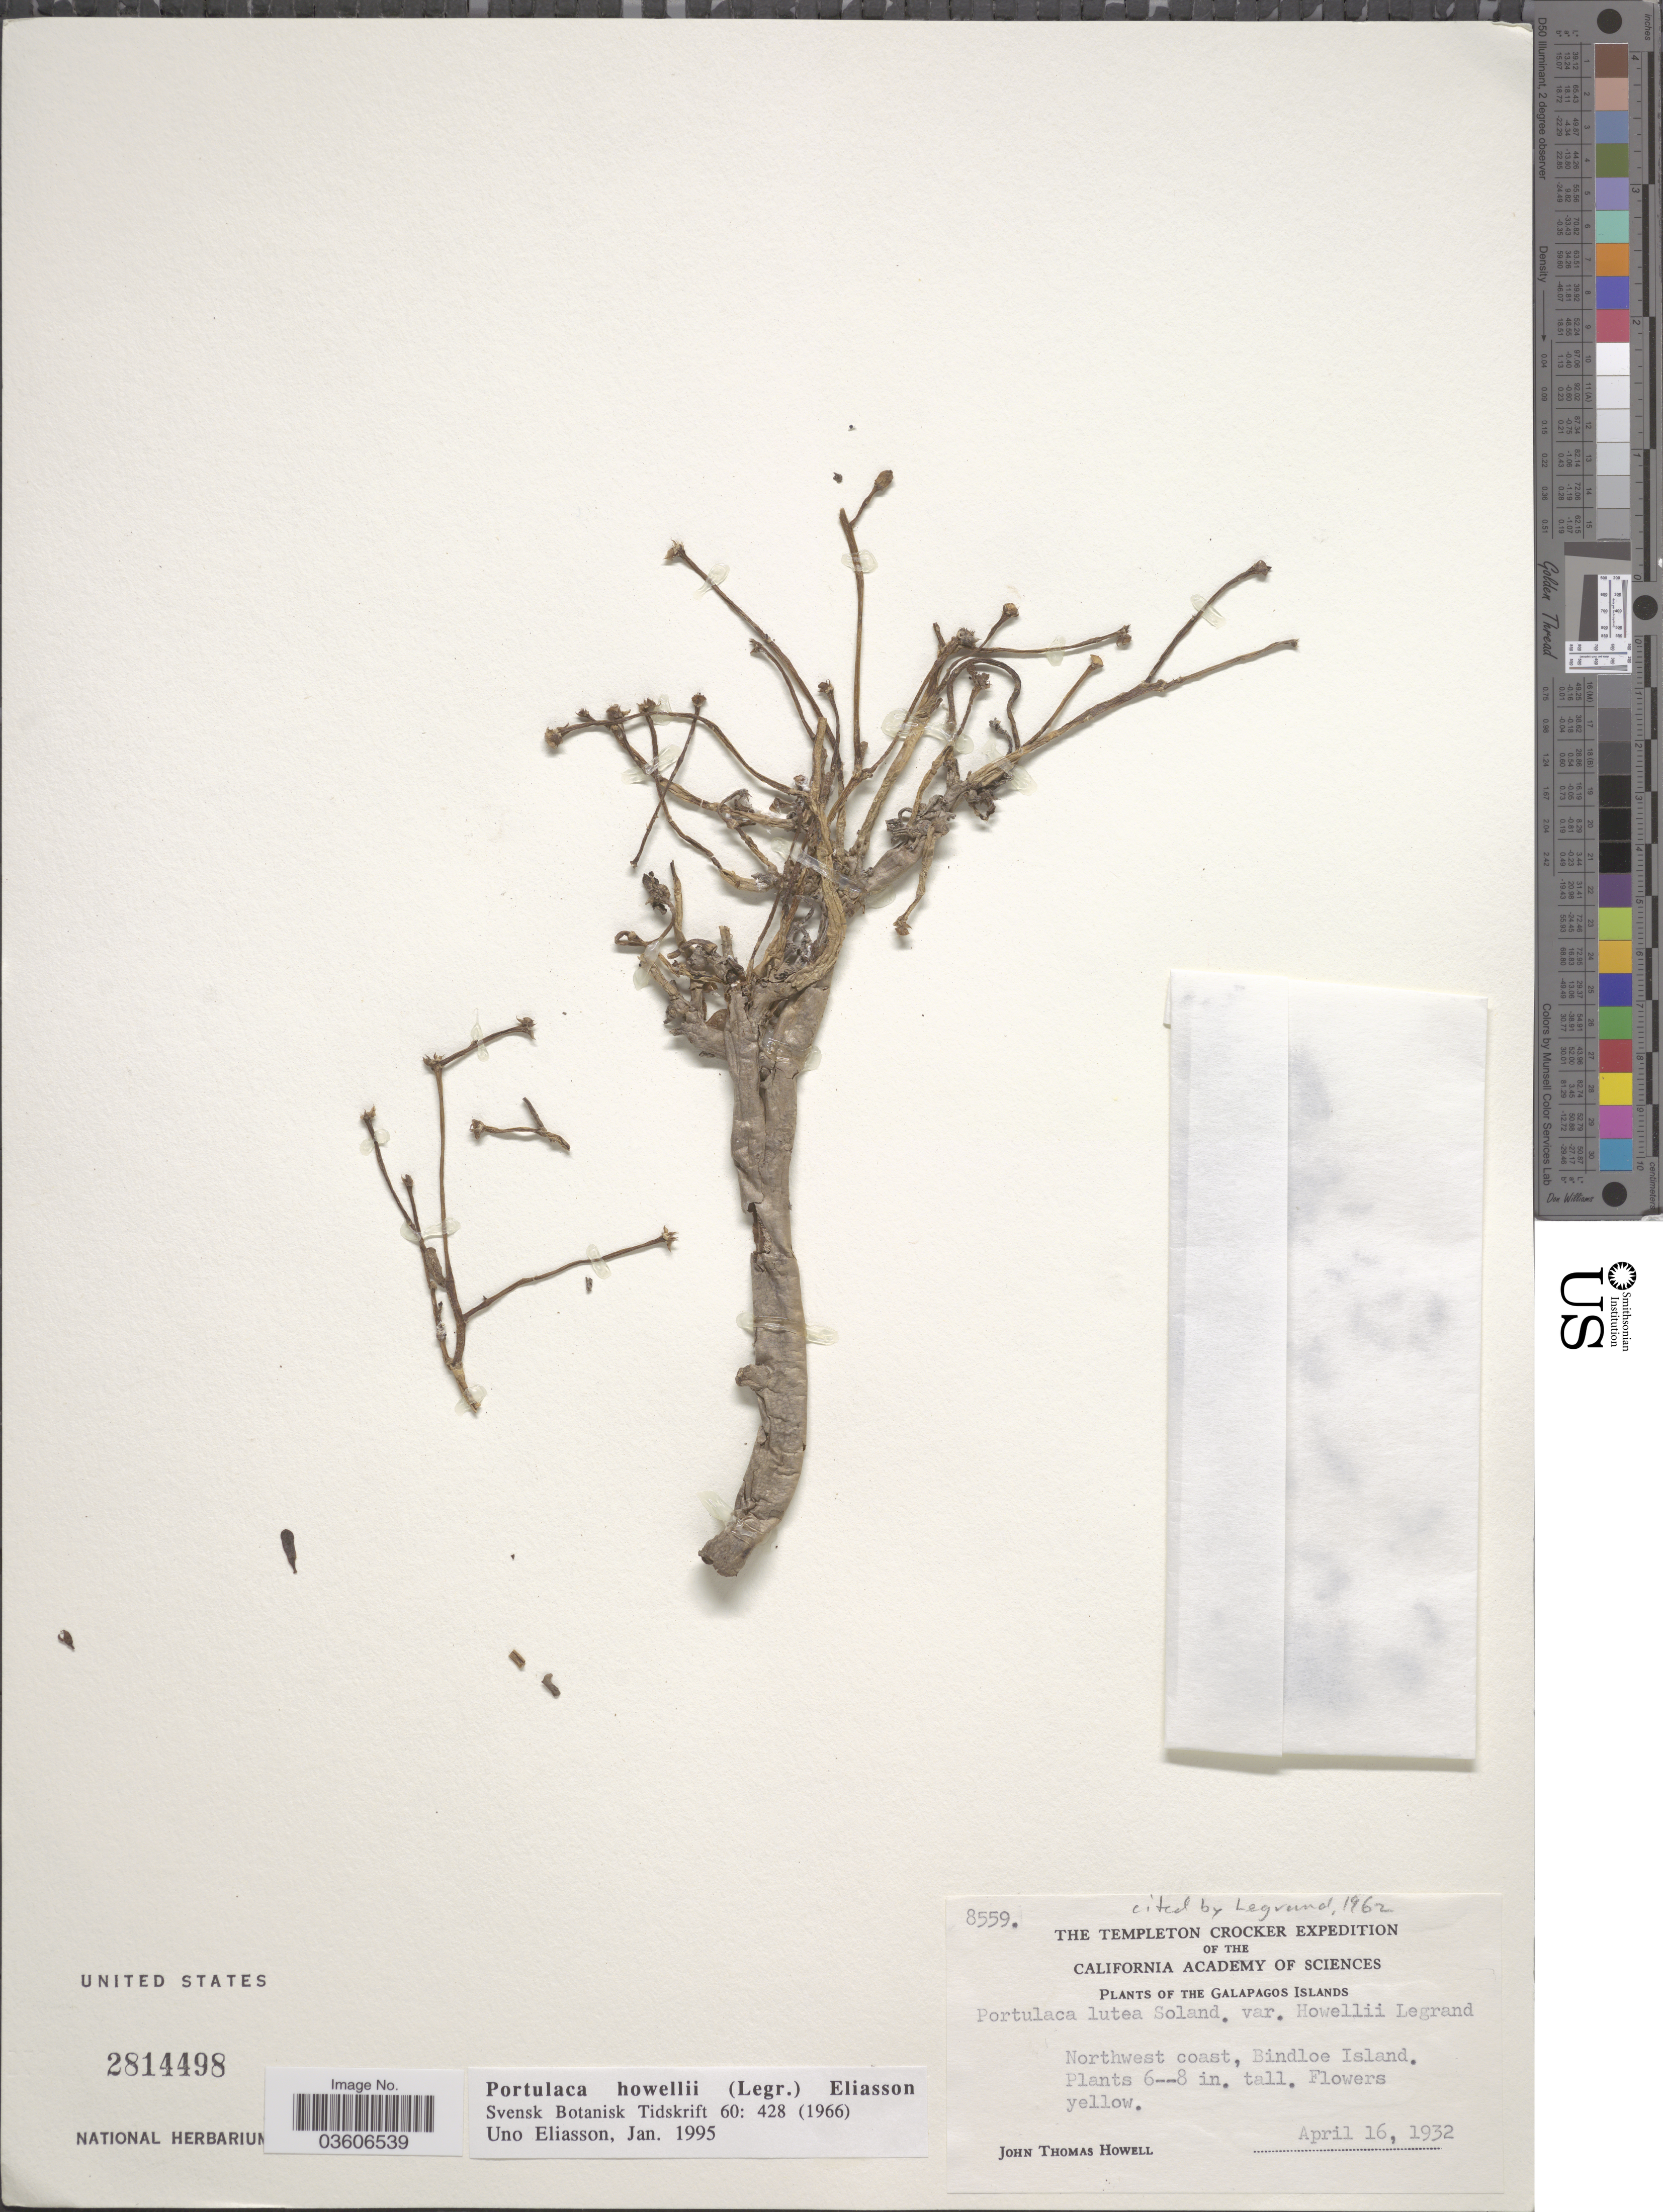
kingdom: Plantae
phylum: Tracheophyta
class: Magnoliopsida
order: Caryophyllales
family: Portulacaceae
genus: Portulaca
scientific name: Portulaca howellii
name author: (D. Legrand) Eliasson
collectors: J. T. Howell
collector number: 8559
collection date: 1932-04-16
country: Ecuador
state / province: Colón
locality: The Galapagos Islands. Northwest coast, Bindloe Island.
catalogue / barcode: US 2814498